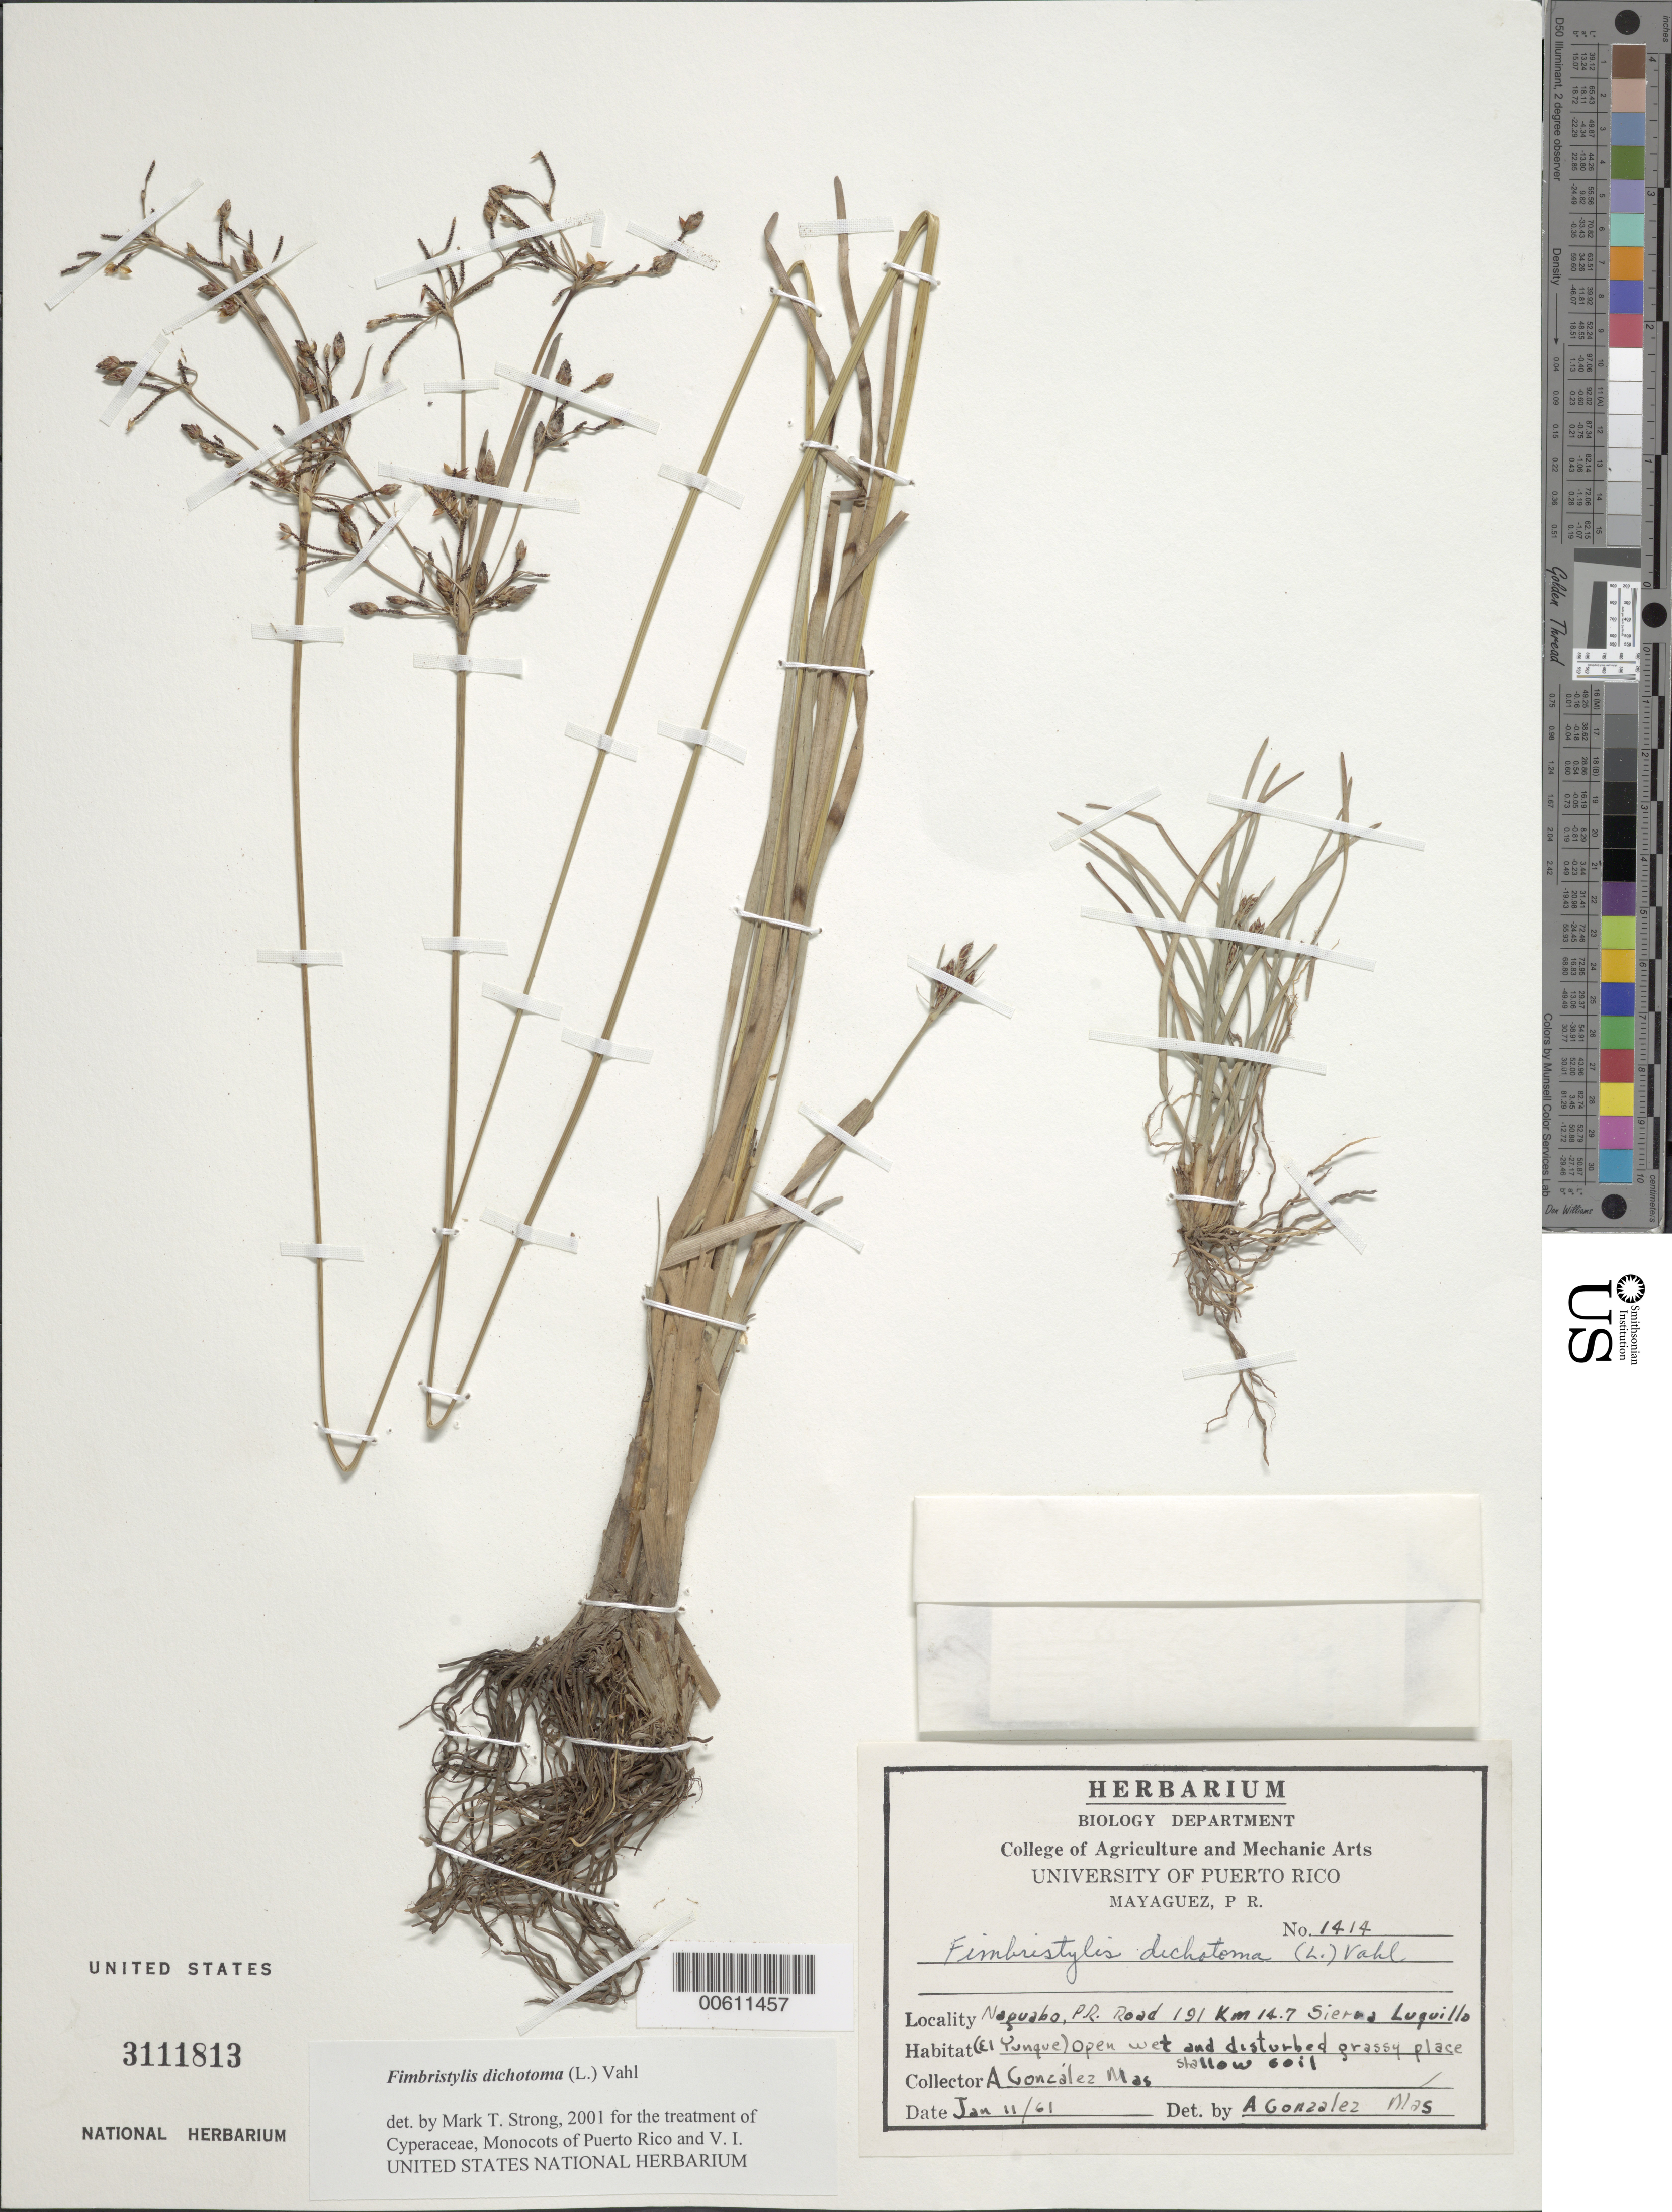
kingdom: Plantae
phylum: Tracheophyta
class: Liliopsida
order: Poales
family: Cyperaceae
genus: Fimbristylis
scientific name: Fimbristylis dichotoma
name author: (L.) Vahl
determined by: Strong, M. T., (US), Smithsonian Institution - National Museum of Natural History (UNITED STATES)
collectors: A. González Más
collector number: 1414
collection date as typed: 11 Jan 1961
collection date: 1961-01-11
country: Puerto Rico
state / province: Luquillo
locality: Naguabo: Rd. 191, km 14.7, Sierra Luquillo (El Yunque).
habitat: Open wet and disturbed grassy place.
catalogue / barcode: US 3111813